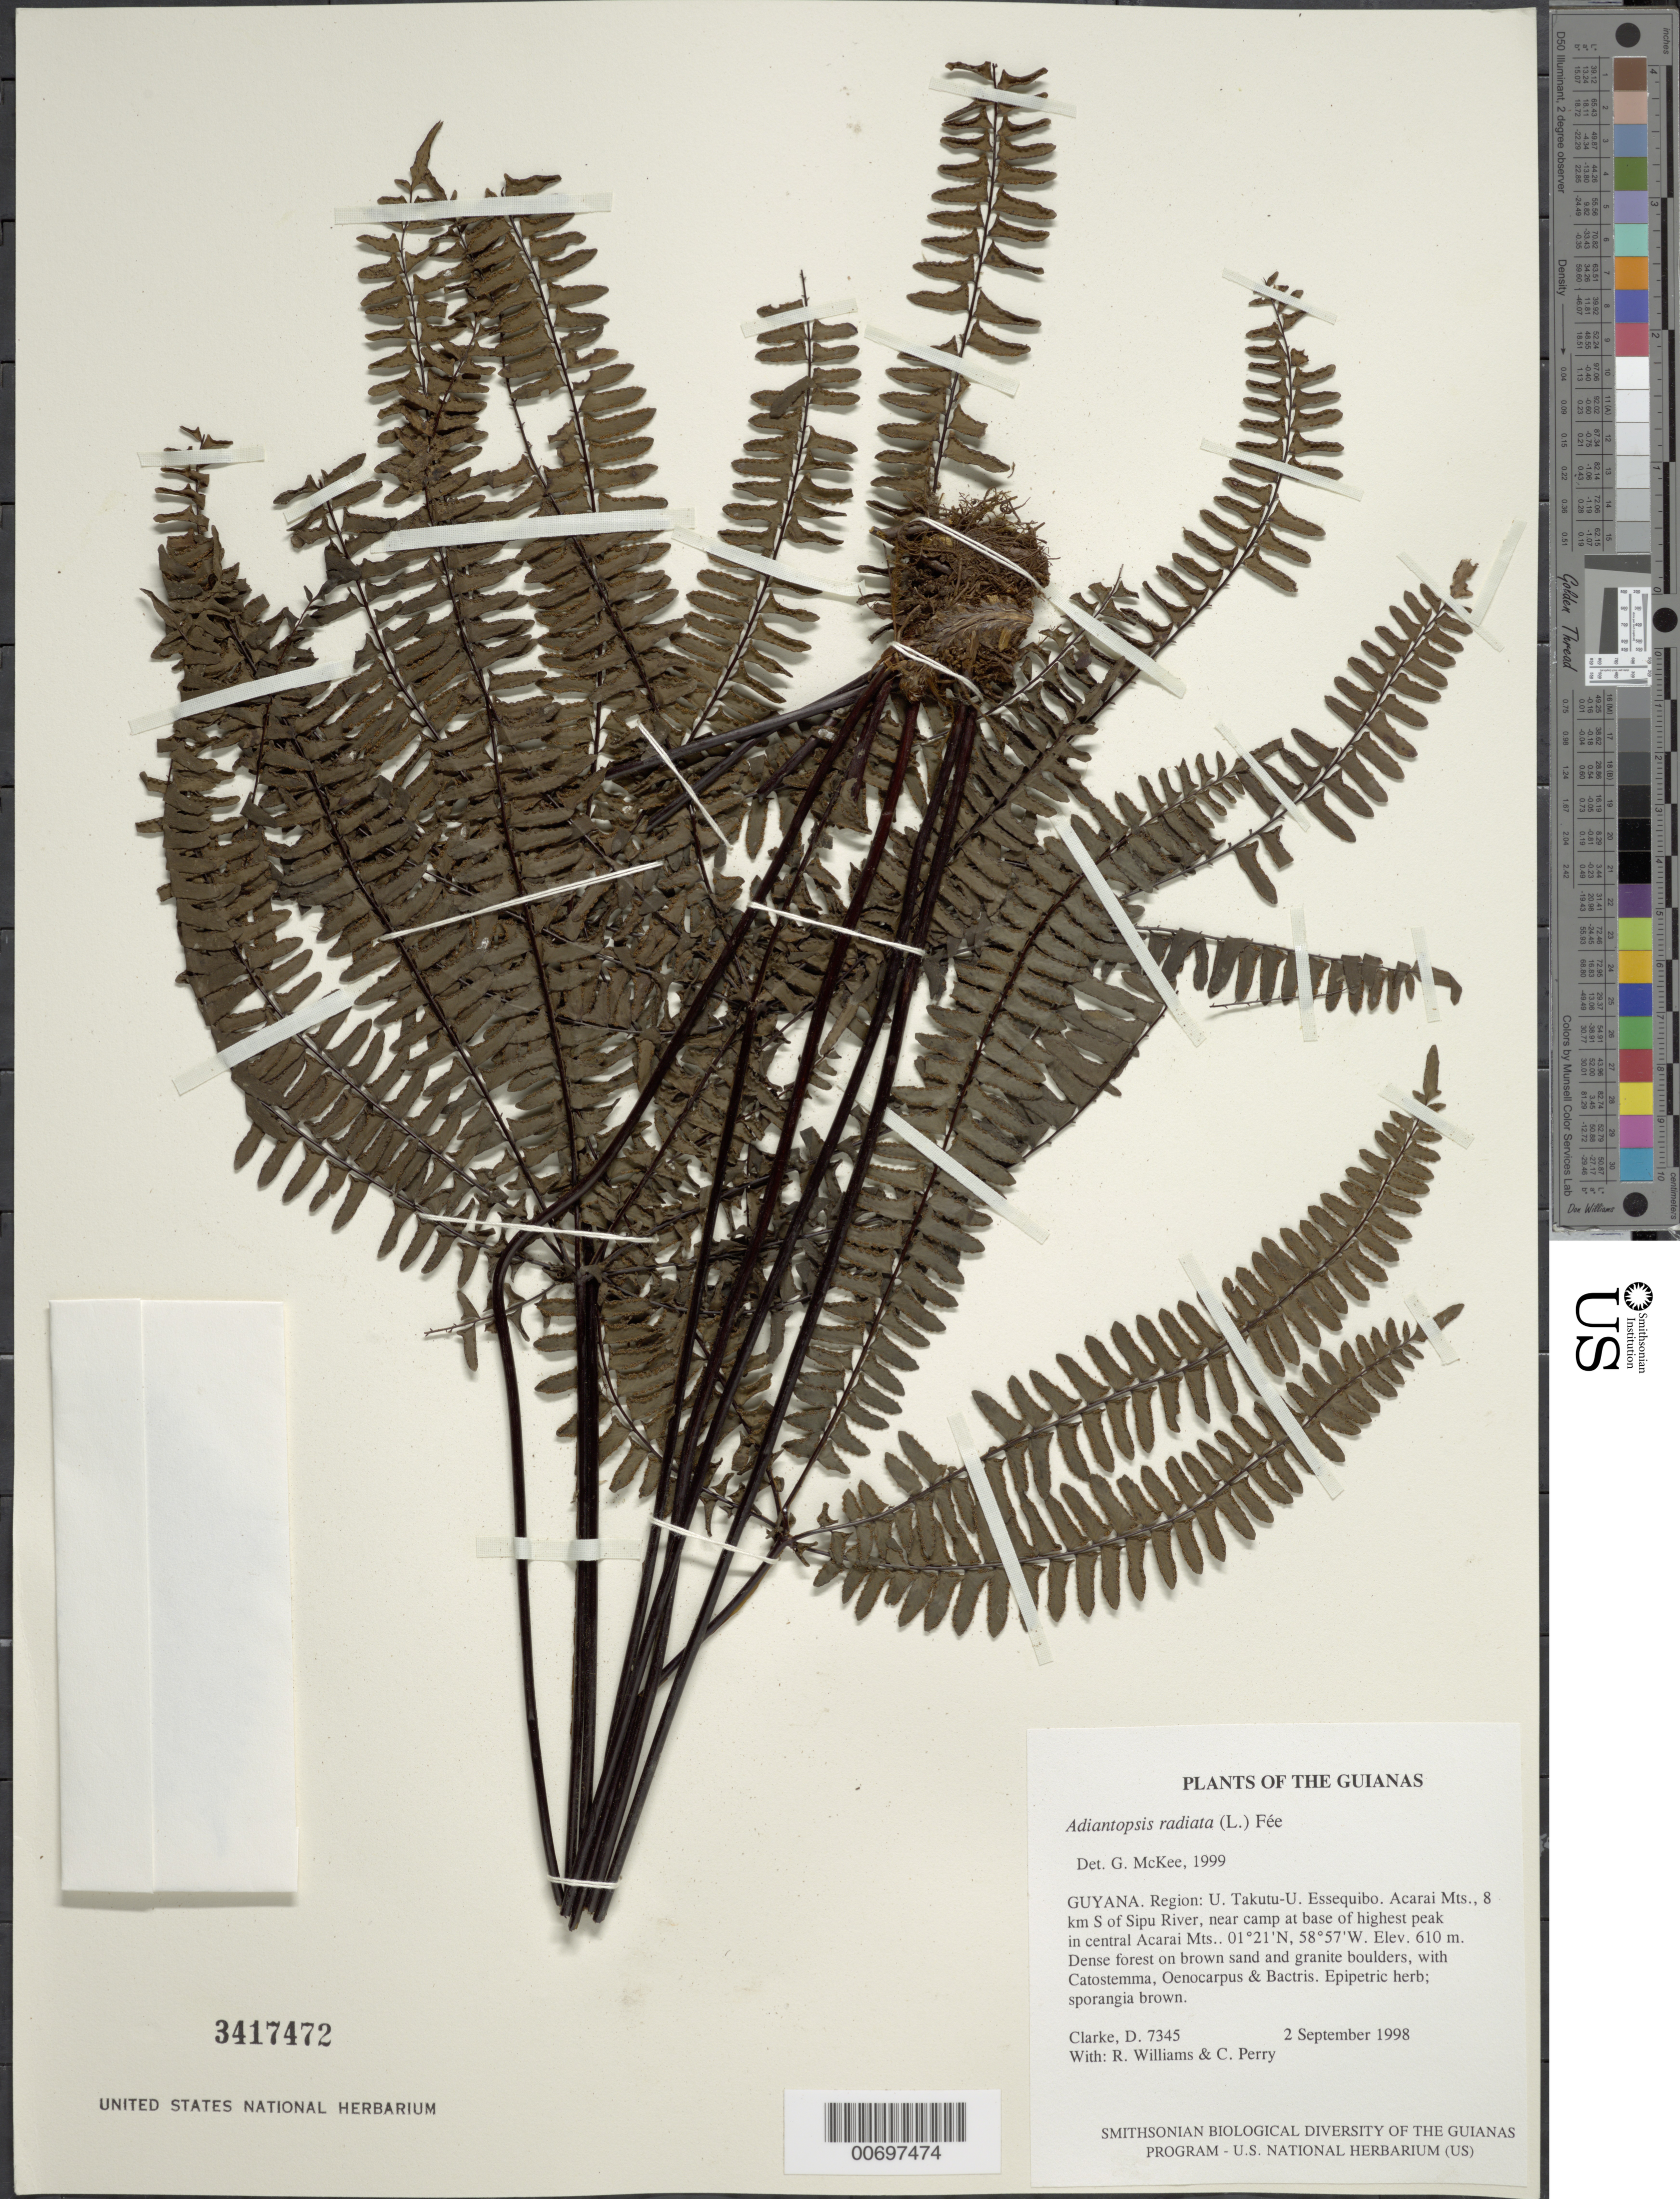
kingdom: Plantae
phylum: Tracheophyta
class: Polypodiopsida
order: Polypodiales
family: Pteridaceae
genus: Adiantopsis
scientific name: Adiantopsis radiata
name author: (L.) Fée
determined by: McKee, G. S., (US), NMNH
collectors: H. D. Clarke, R. Williams & C. Perry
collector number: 7345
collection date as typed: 2 September 1998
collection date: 1998-09-02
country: Guyana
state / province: U. Takutu-U. Essequibo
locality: Acarai Mts., 8 km S of Sipu River, near camp at base of highest peak in central Acarai Mts.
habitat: Dense forest on brown sand and granite boulders, with Catostemma, Oenocarpus & Bactris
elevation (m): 610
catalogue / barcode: US 3417472